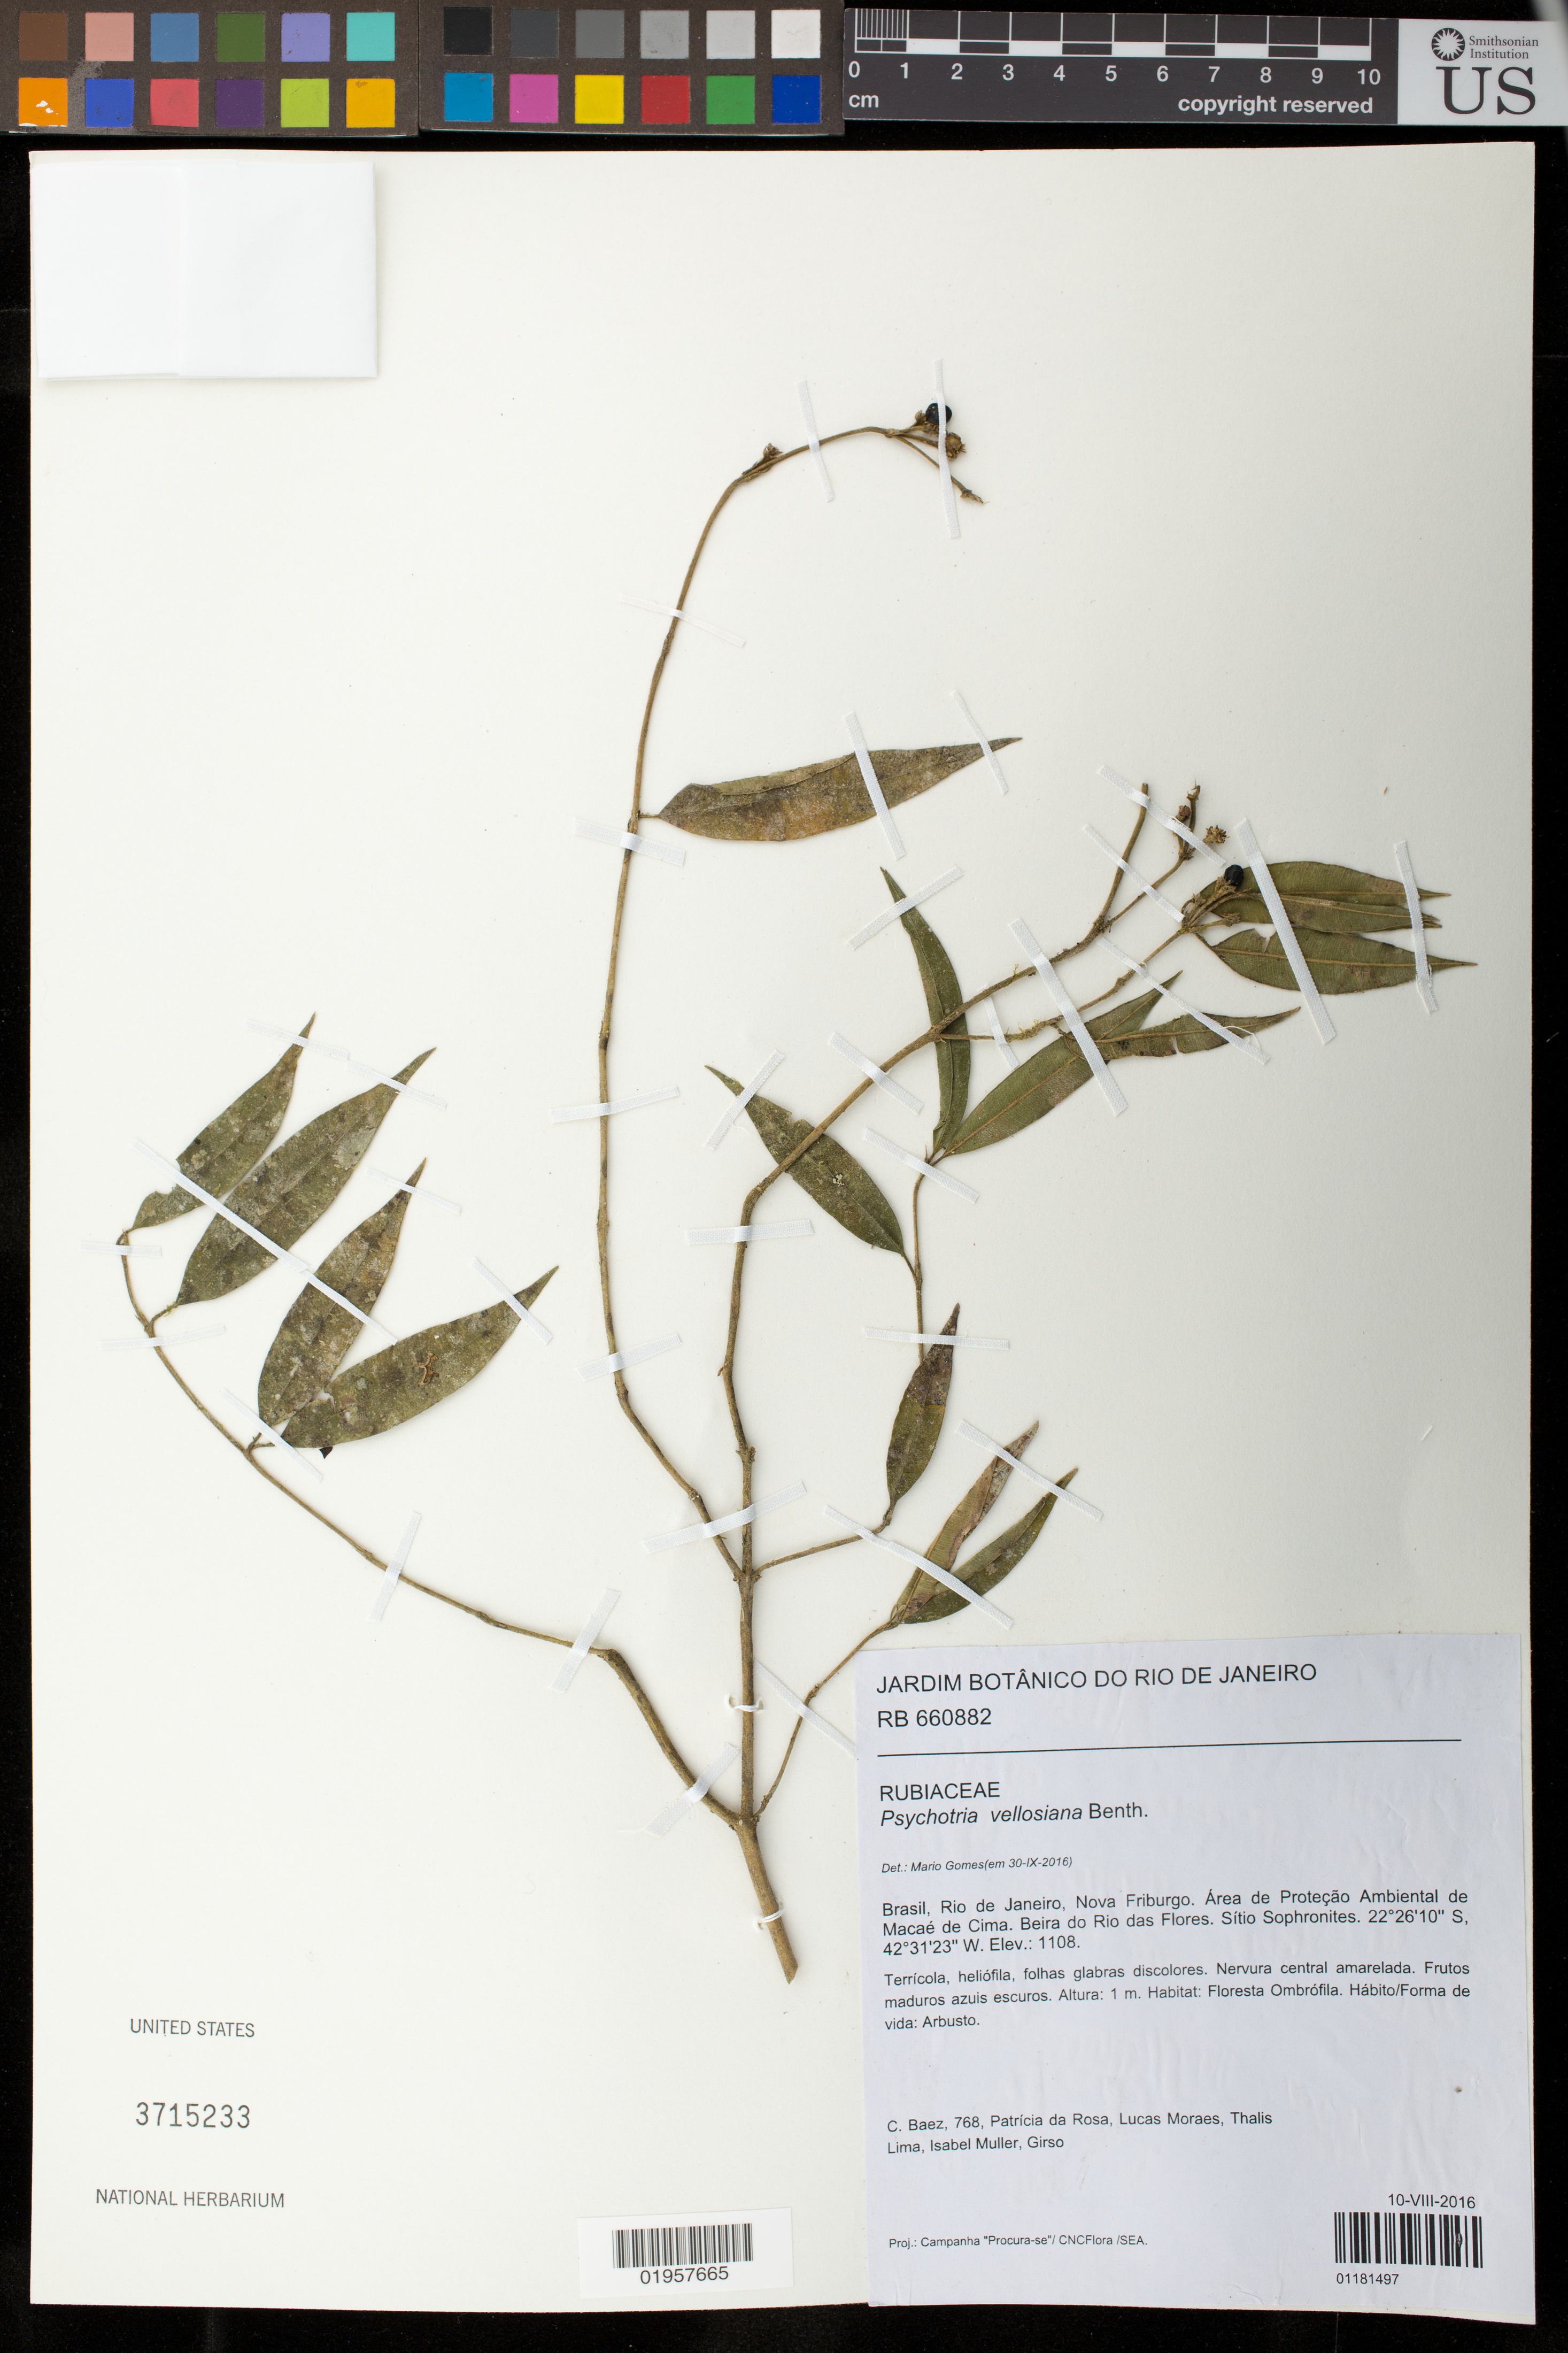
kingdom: Plantae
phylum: Tracheophyta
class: Magnoliopsida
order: Gentianales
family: Rubiaceae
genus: Psychotria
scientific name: Psychotria vellosiana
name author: Benth.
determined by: Gomes, M.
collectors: C. Baez, P. da Rosa, L. Moraes, T. Lima, I. Muller & Girso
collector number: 768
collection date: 2016-08-10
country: Brazil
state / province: Rio de Janeiro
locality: Nova Friburgo. Área de Proteção Ambiental de Macaé de Cima. Beira do Rio das Flores. Sítio Sophronites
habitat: Floresta ombrófila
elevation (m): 1108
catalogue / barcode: US 3715233